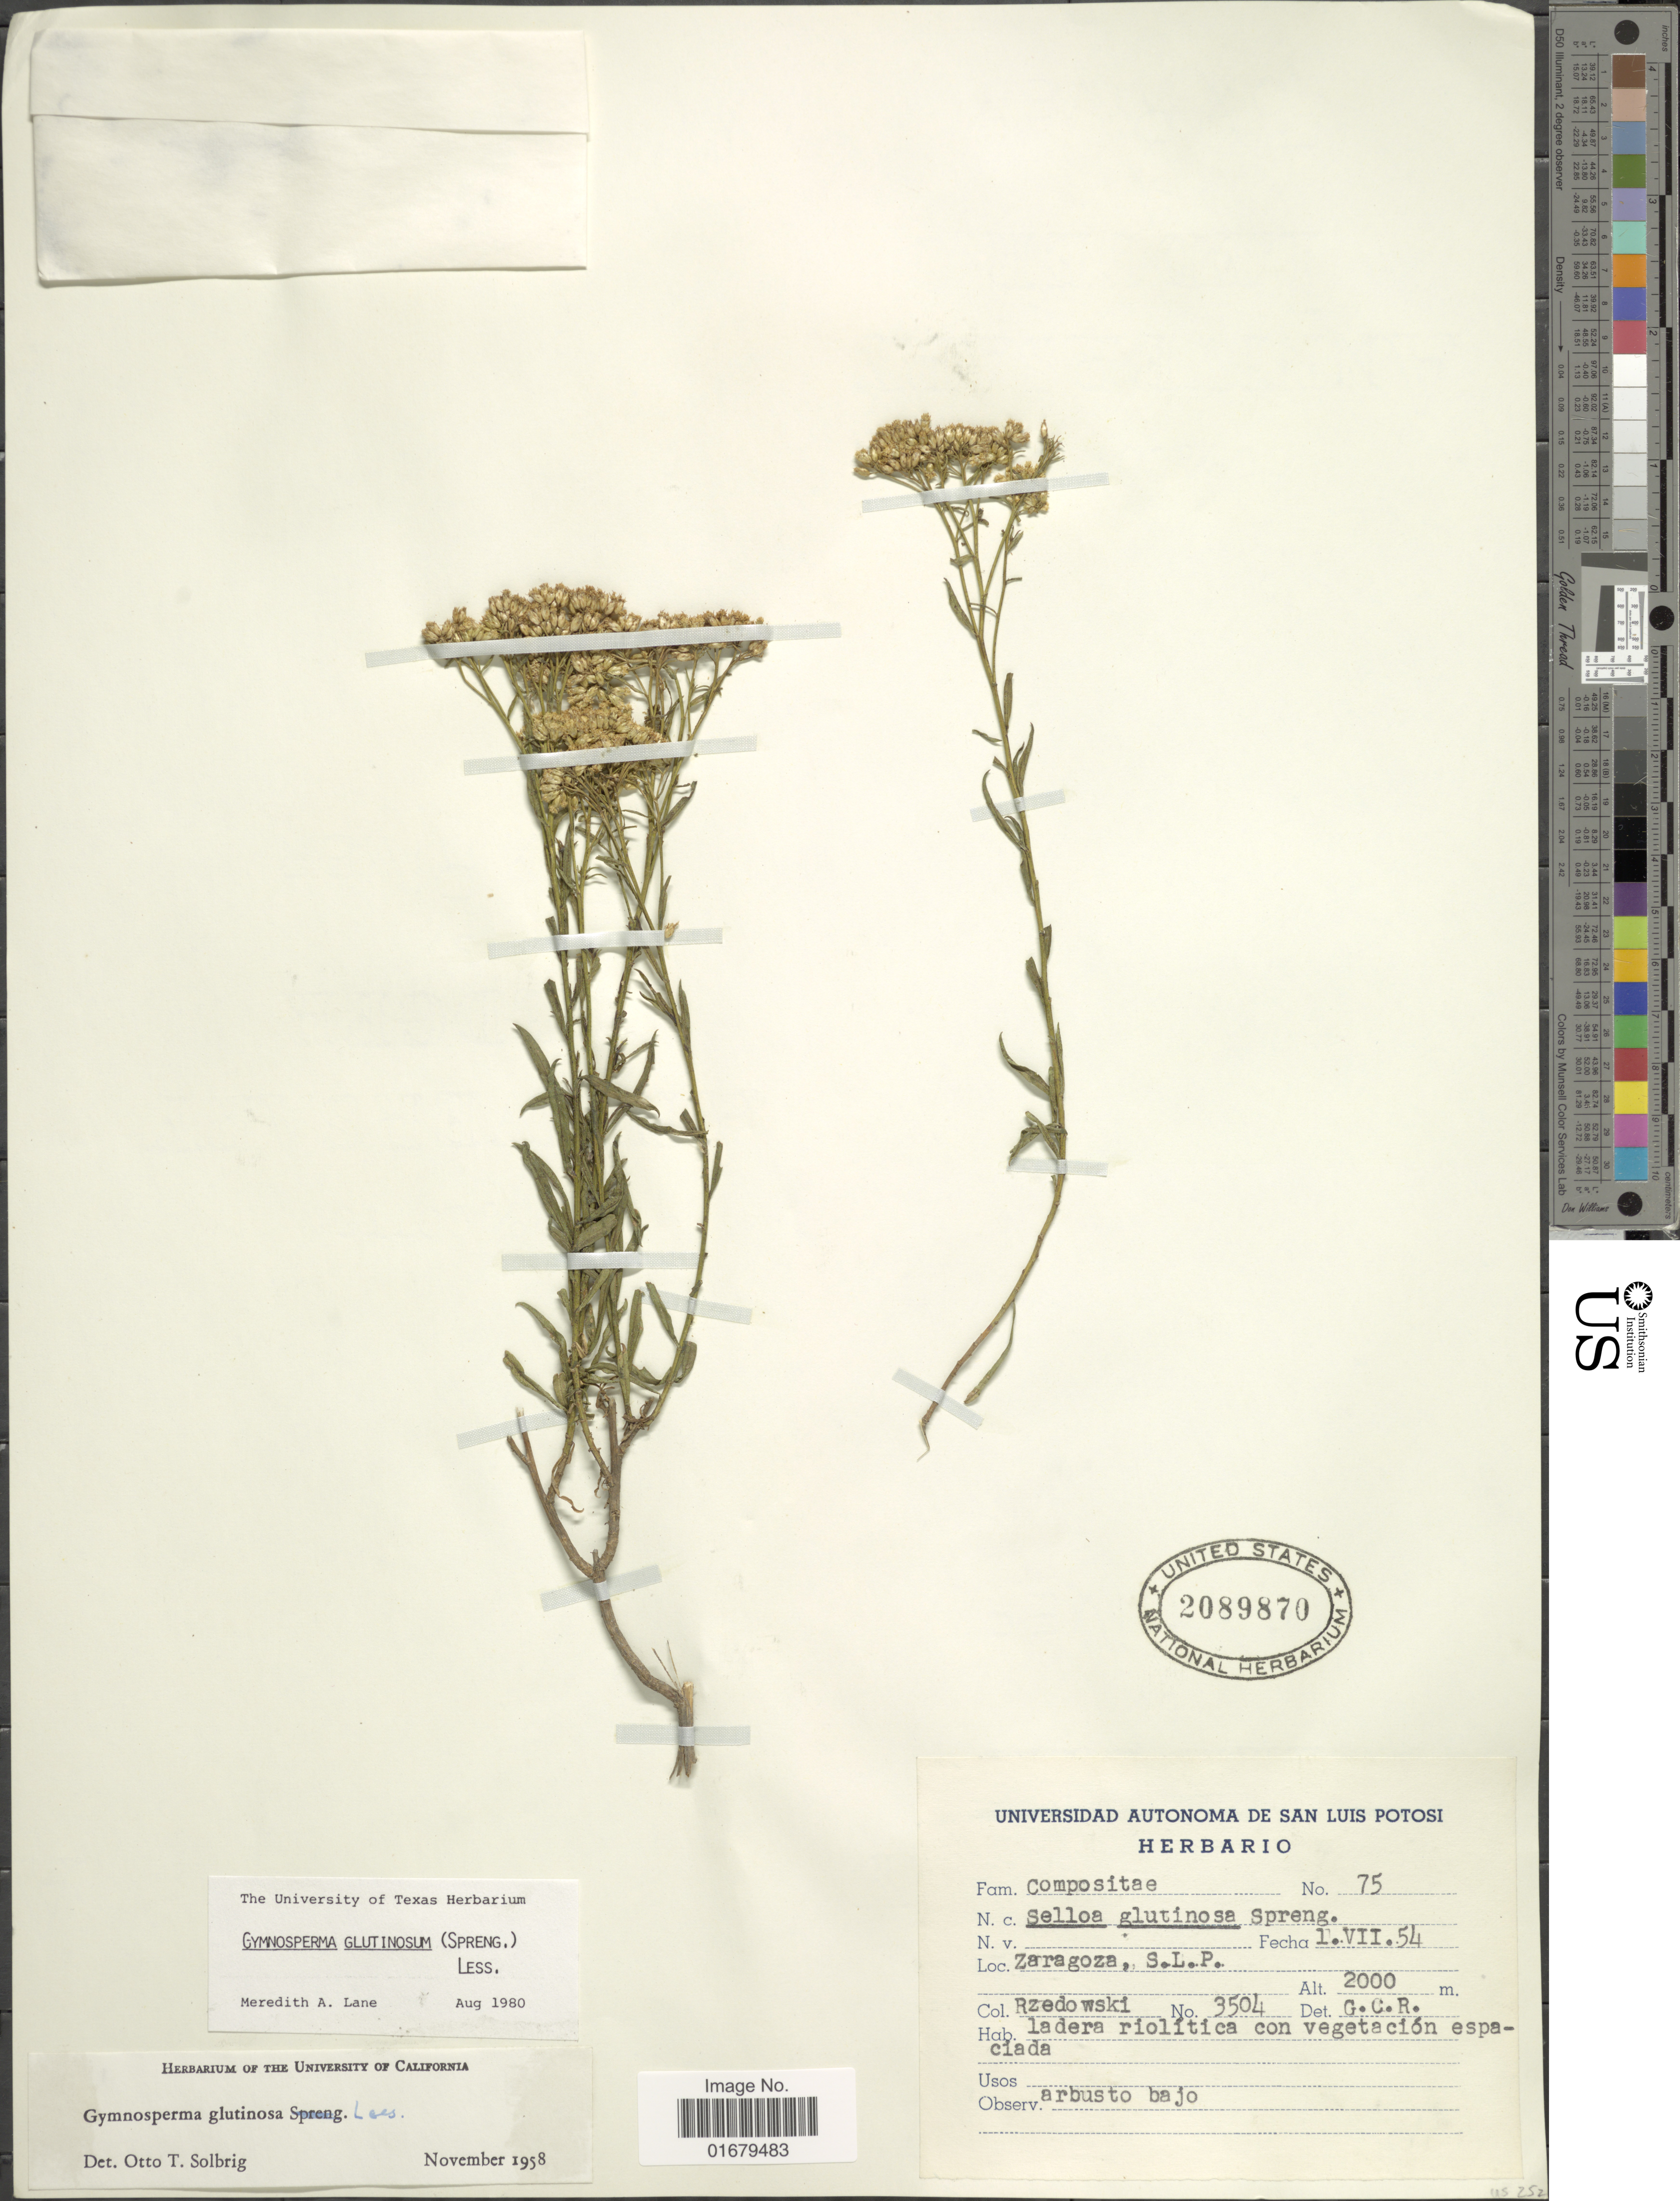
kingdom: Plantae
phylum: Tracheophyta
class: Magnoliopsida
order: Asterales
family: Asteraceae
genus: Gymnosperma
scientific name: Gymnosperma glutinosum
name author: (Spreng.) Less.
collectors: Rzedowski, --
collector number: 3504/75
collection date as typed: Transcribed d/m/y: 1/7/54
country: Mexico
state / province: San Luis Potosí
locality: Zaragoza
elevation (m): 2000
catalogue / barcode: US 2089870